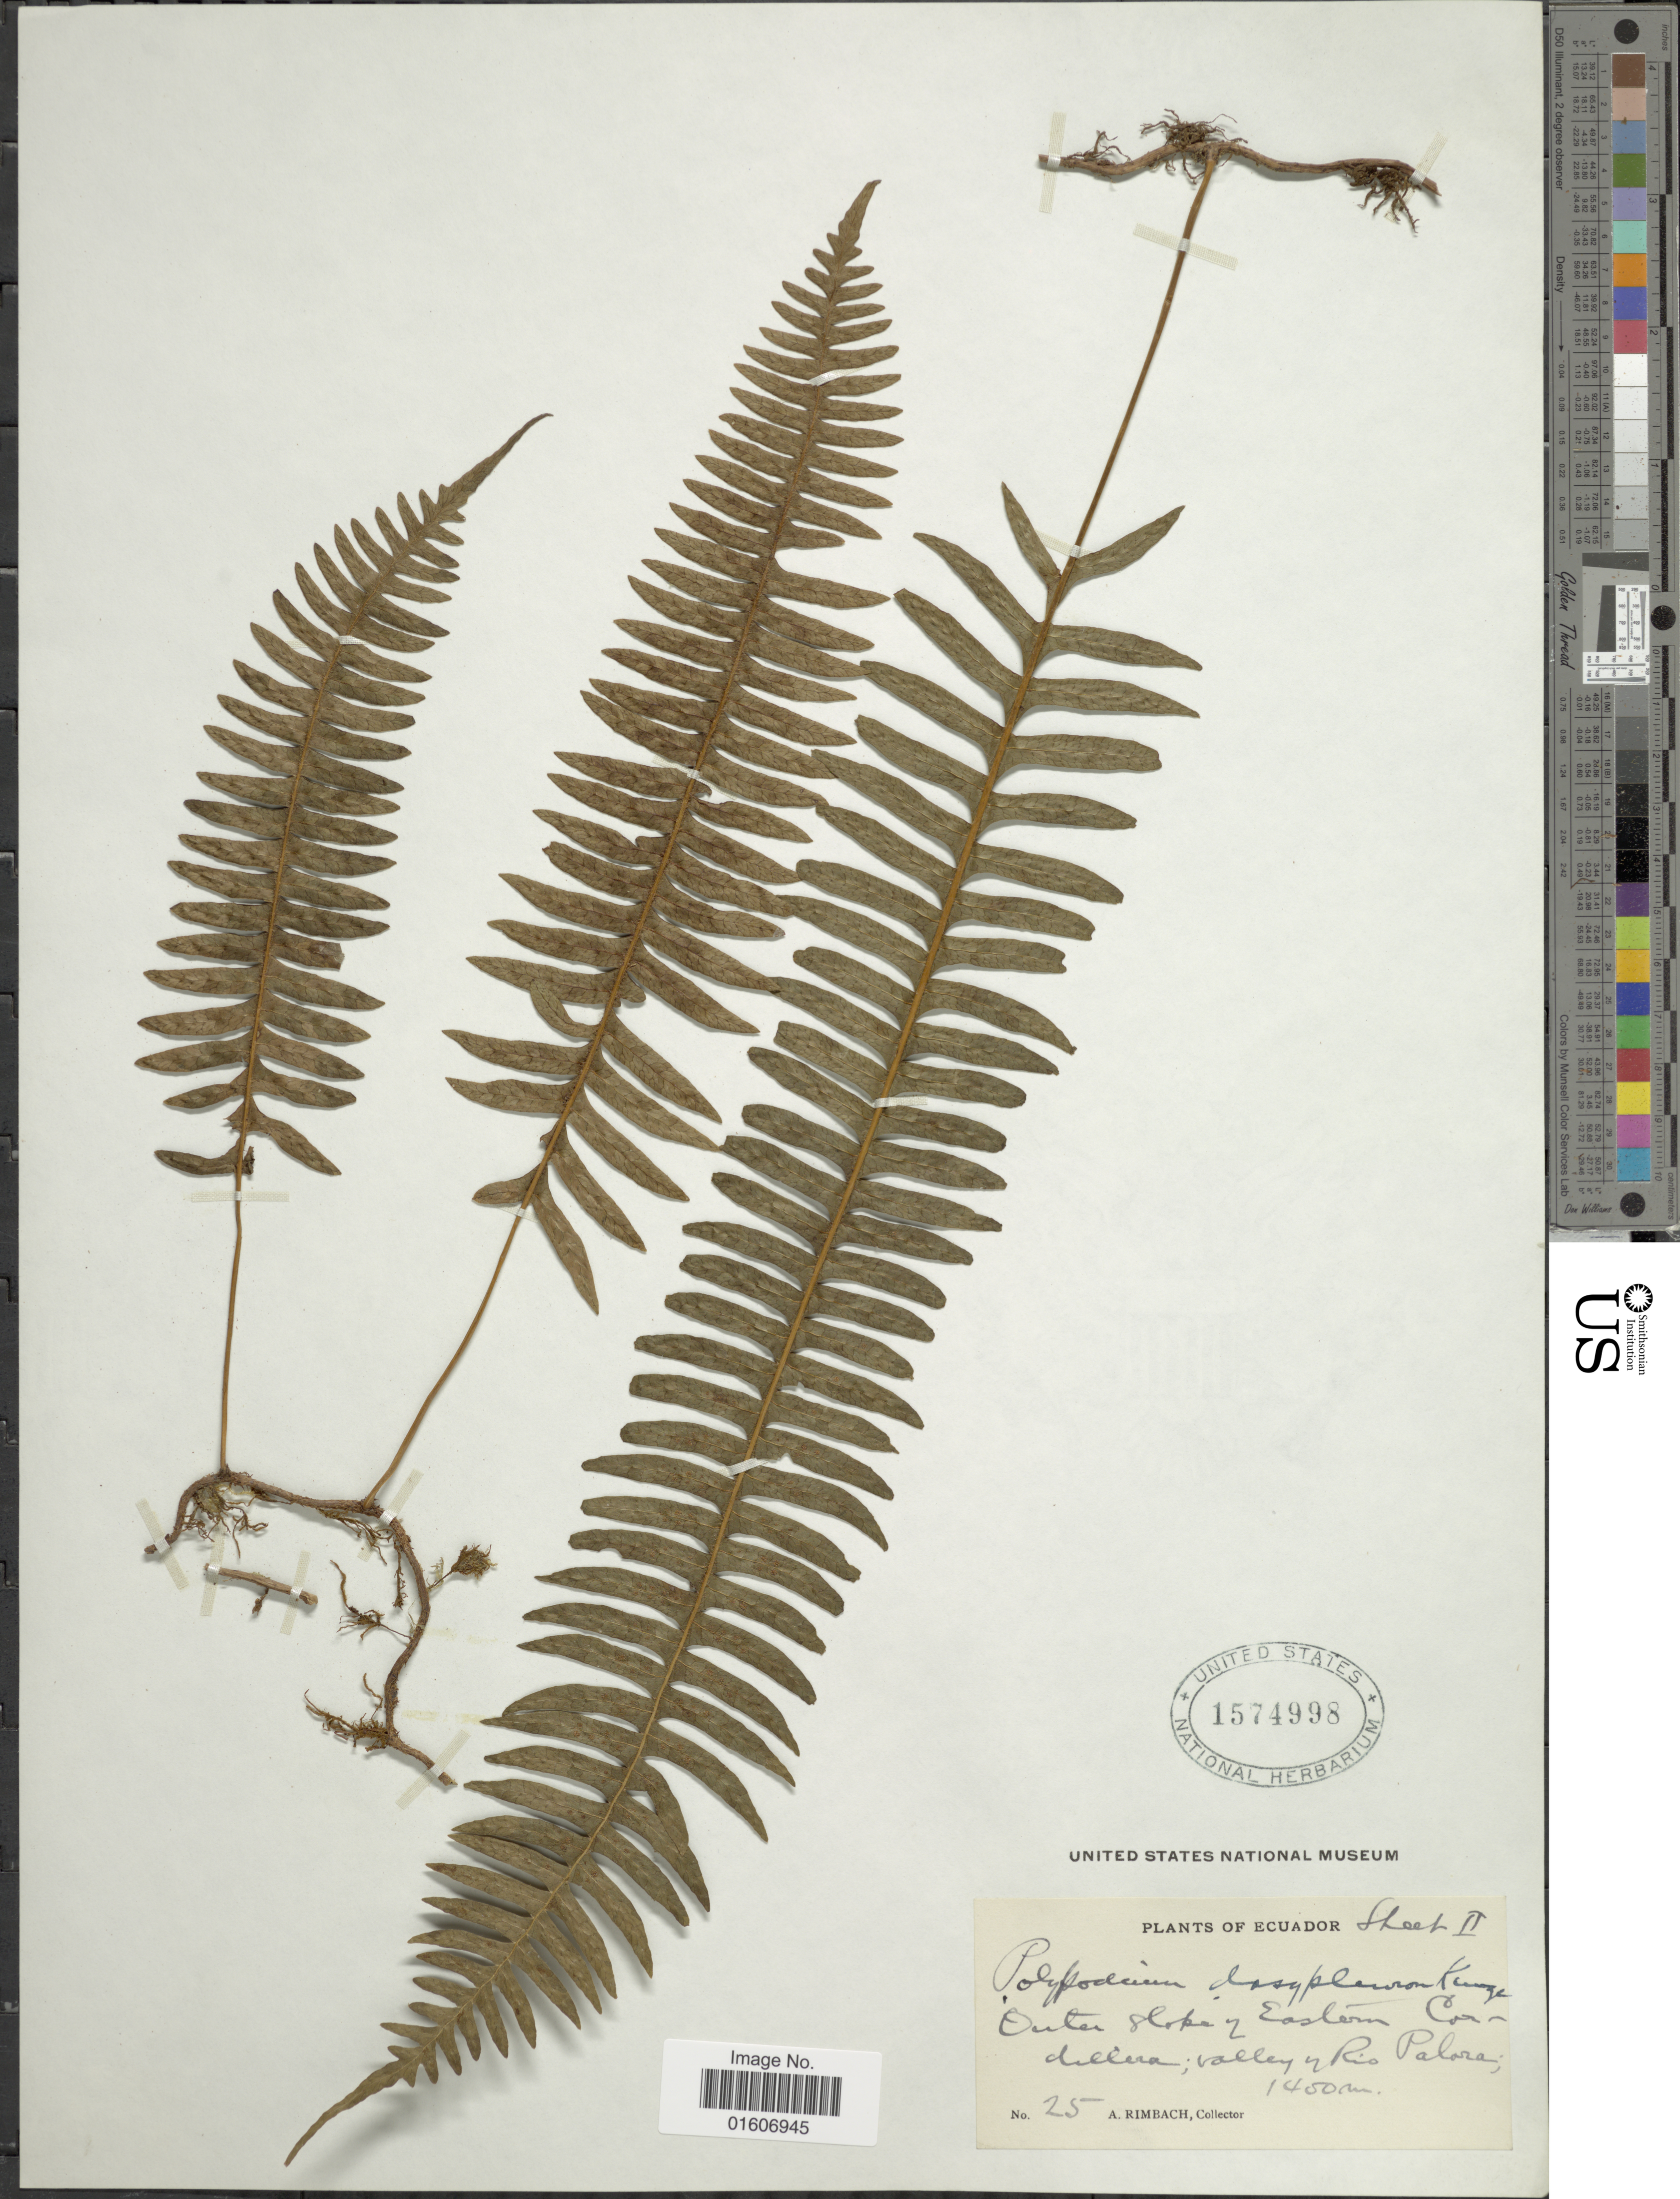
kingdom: Plantae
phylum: Tracheophyta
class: Polypodiopsida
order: Polypodiales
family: Polypodiaceae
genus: Serpocaulon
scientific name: Serpocaulon subandinum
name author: (Sod.) A.R. Sm.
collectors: A. Rimbach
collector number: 25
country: Ecuador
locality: Outer slope of Eastern Cordillera, valley y Rio Palora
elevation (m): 1400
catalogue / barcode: US 1574998